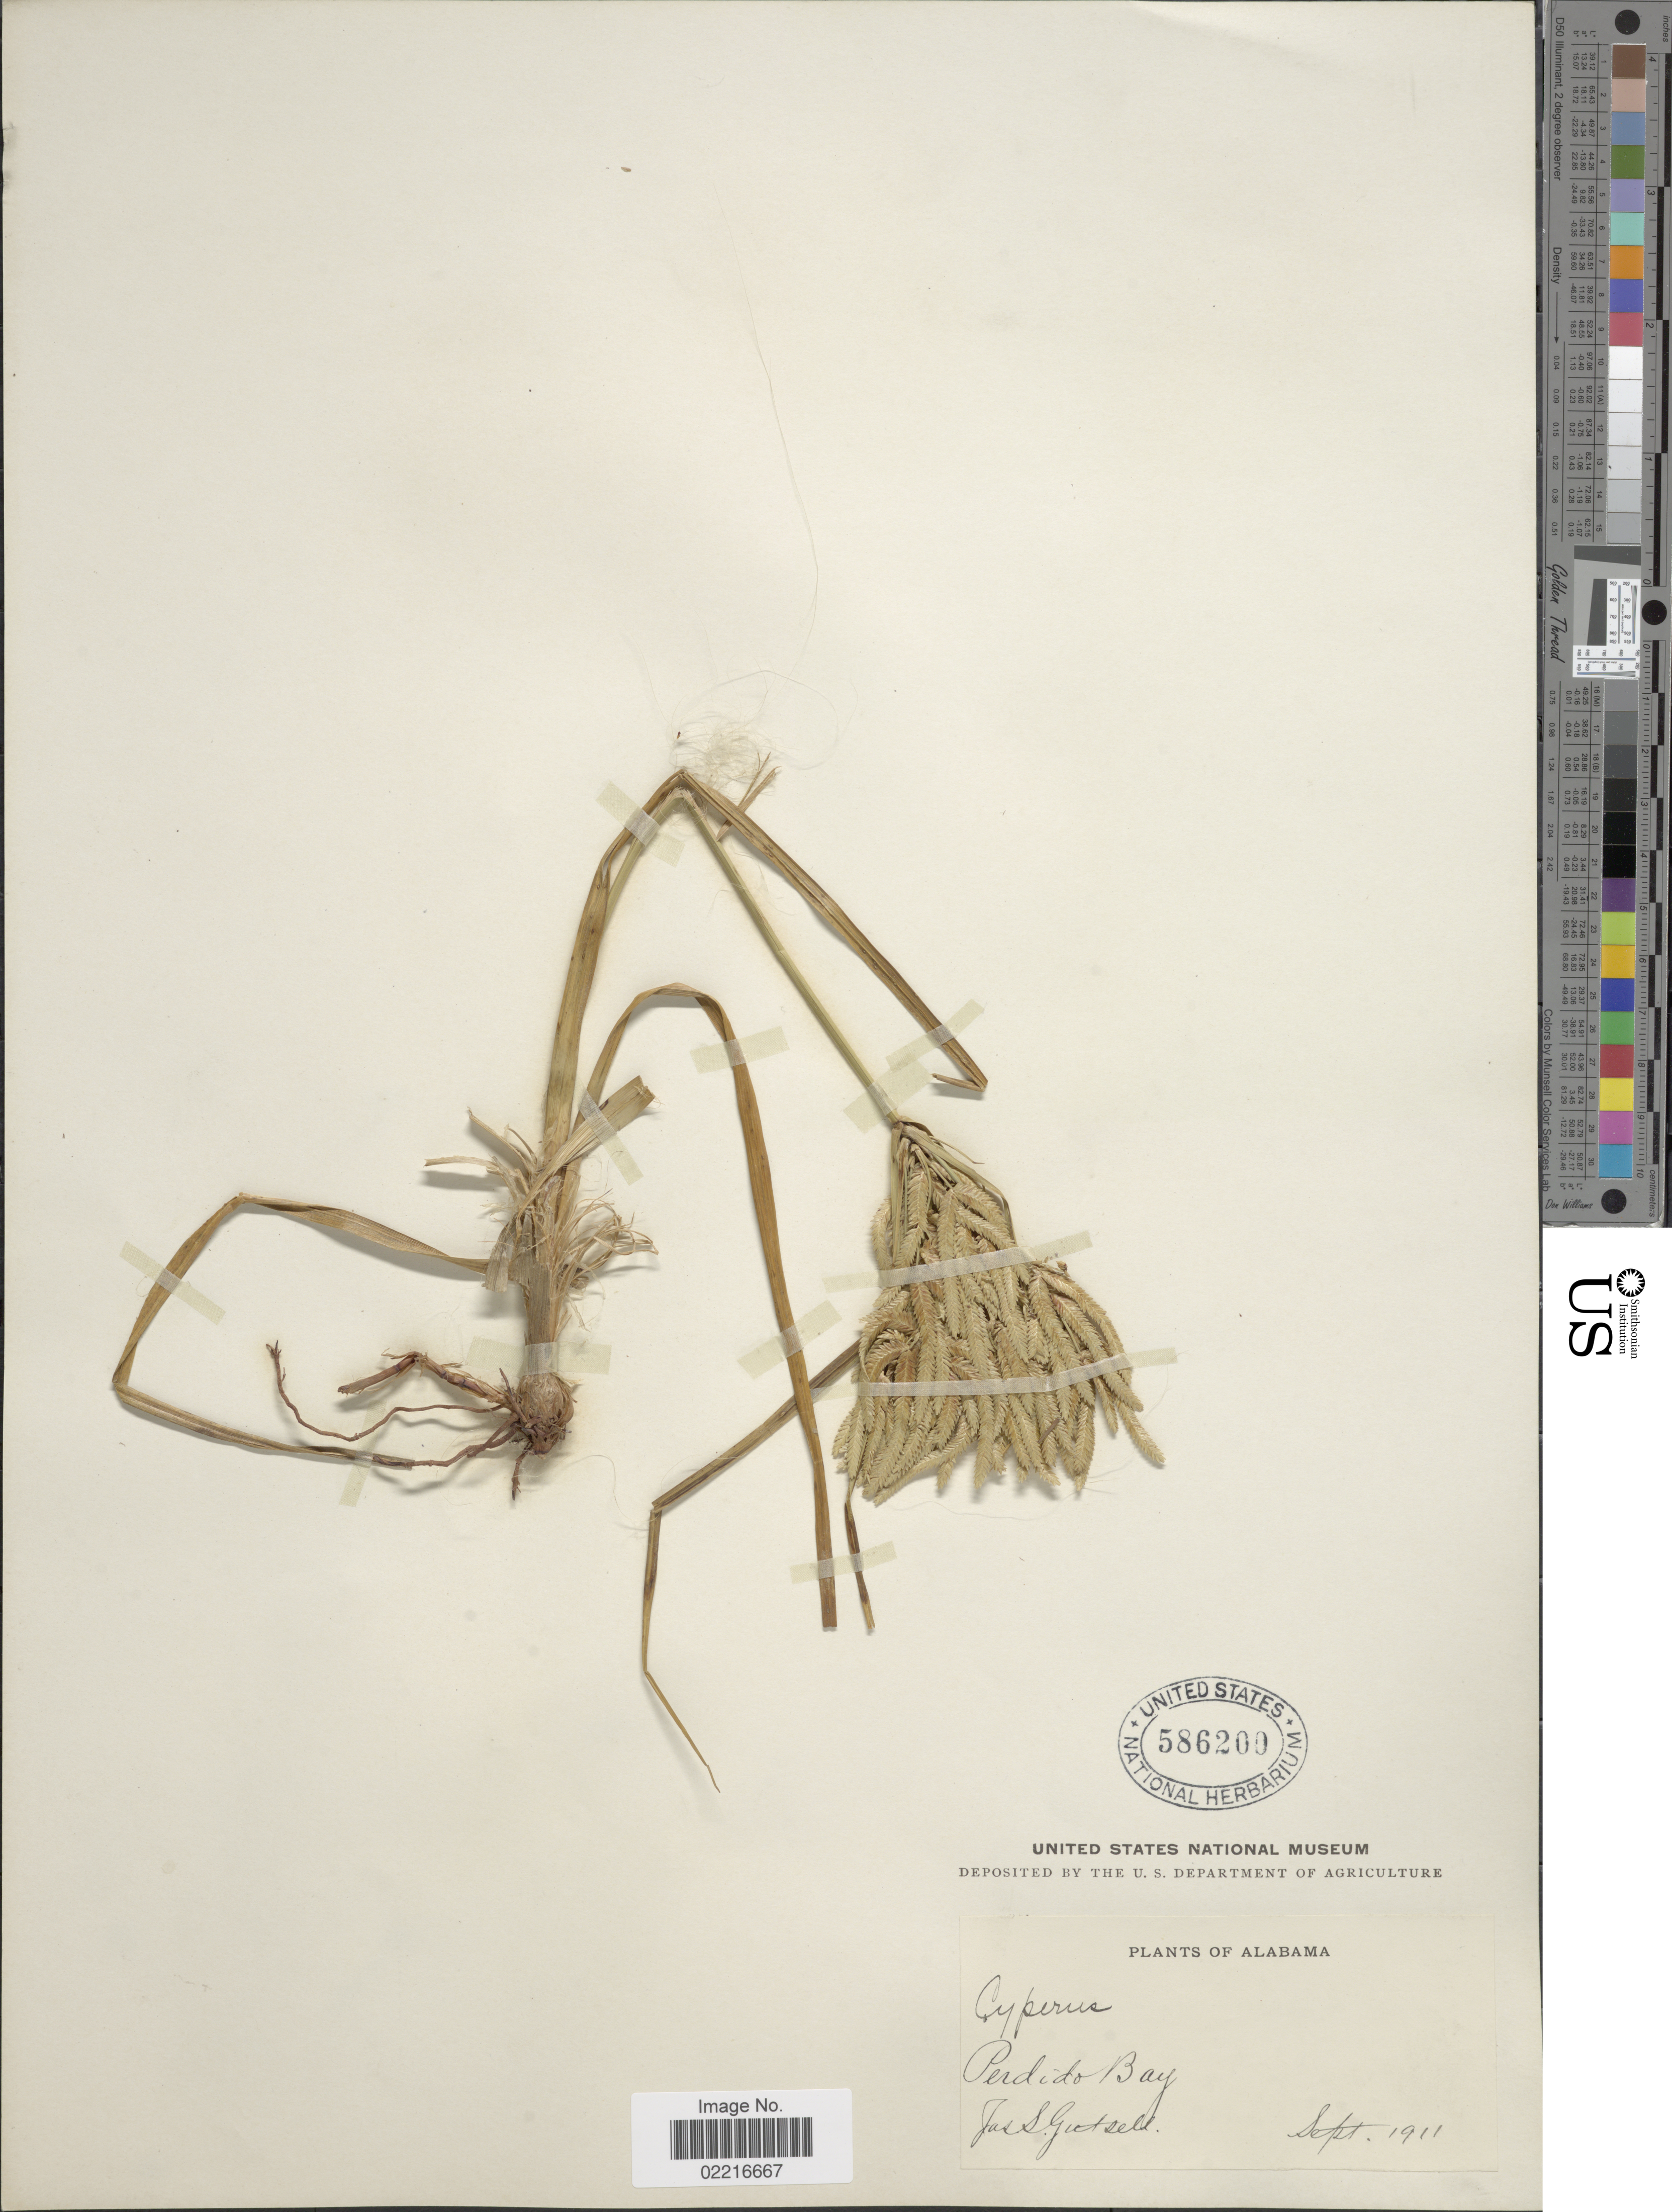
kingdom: Plantae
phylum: Tracheophyta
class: Liliopsida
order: Poales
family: Cyperaceae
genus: Cyperus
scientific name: Cyperus lecontei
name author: Torr. ex Steud.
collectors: J. Gutsell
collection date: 1911-09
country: United States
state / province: Alabama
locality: Perdido Bay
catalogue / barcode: US 586200